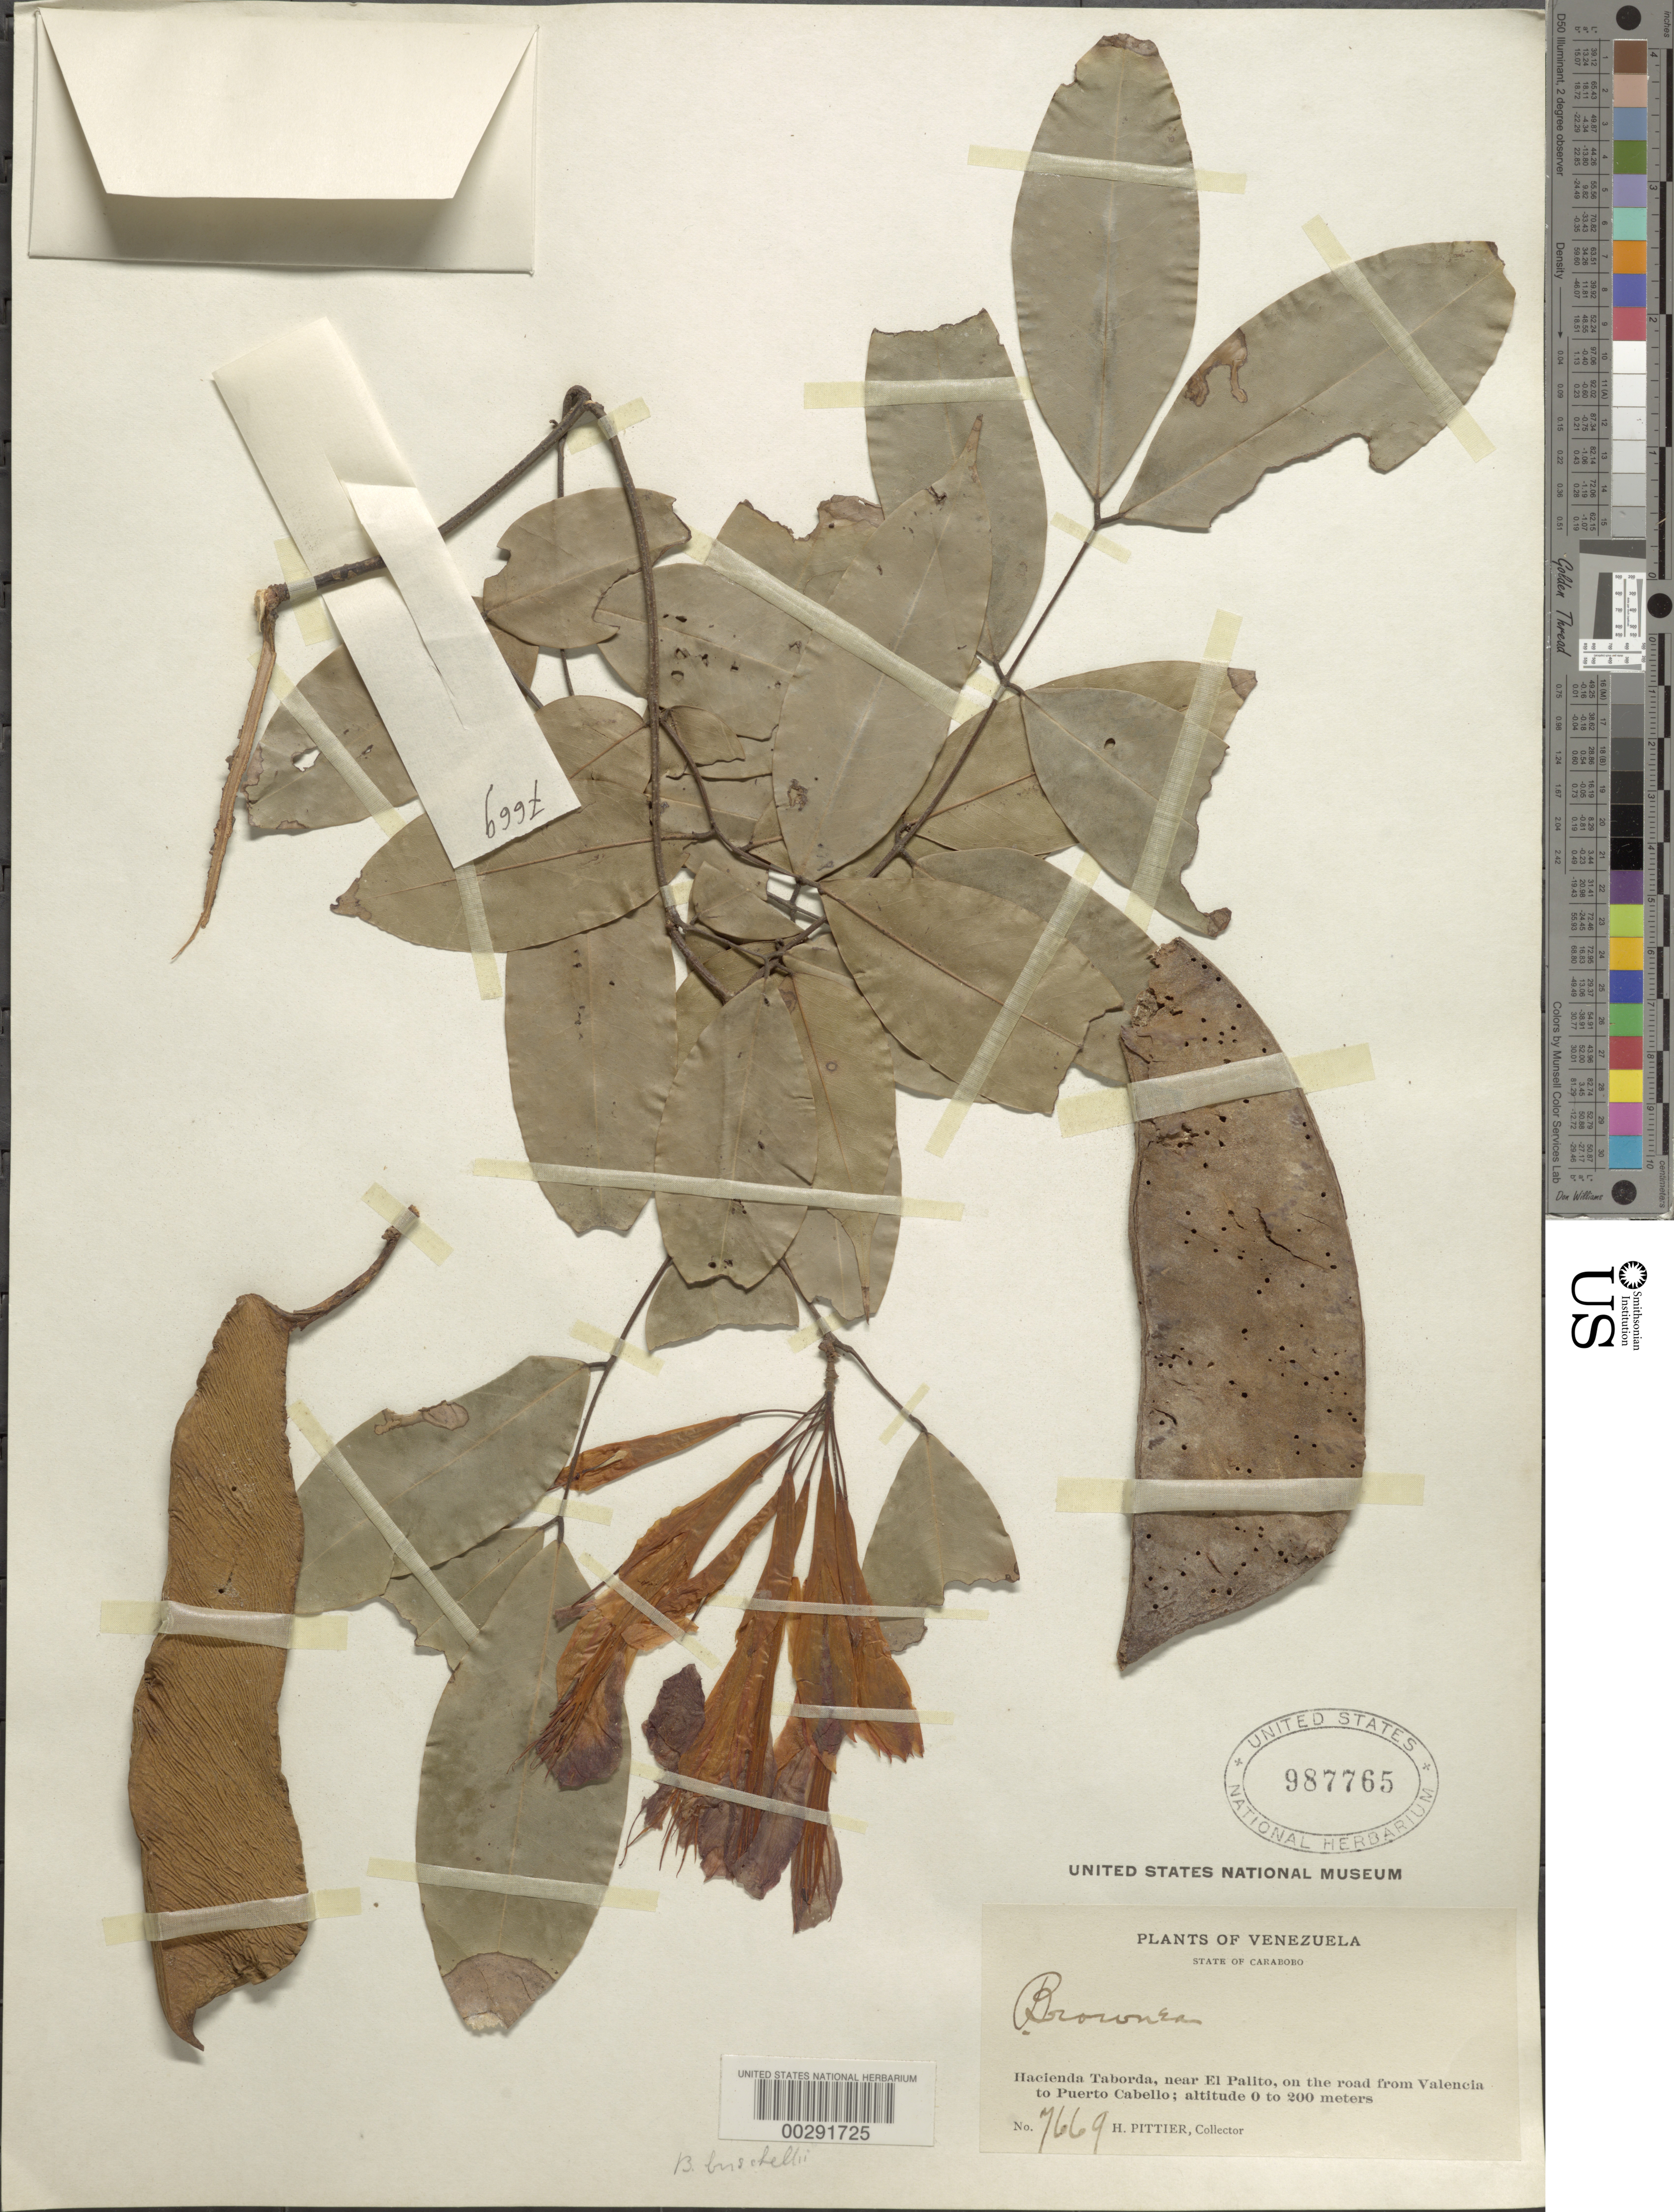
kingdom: Plantae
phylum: Tracheophyta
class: Magnoliopsida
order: Fabales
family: Fabaceae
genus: Brownea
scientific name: Brownea coccinea subsp. angustiflora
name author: (Little) Klitg.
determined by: Santos-Silva, J.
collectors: H. F. Pittier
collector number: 7669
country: Venezuela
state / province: Carabobo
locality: Hacienda Taborda, near El Palito, on the road from Valencia to Puerto Cabello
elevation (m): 0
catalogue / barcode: US 987765